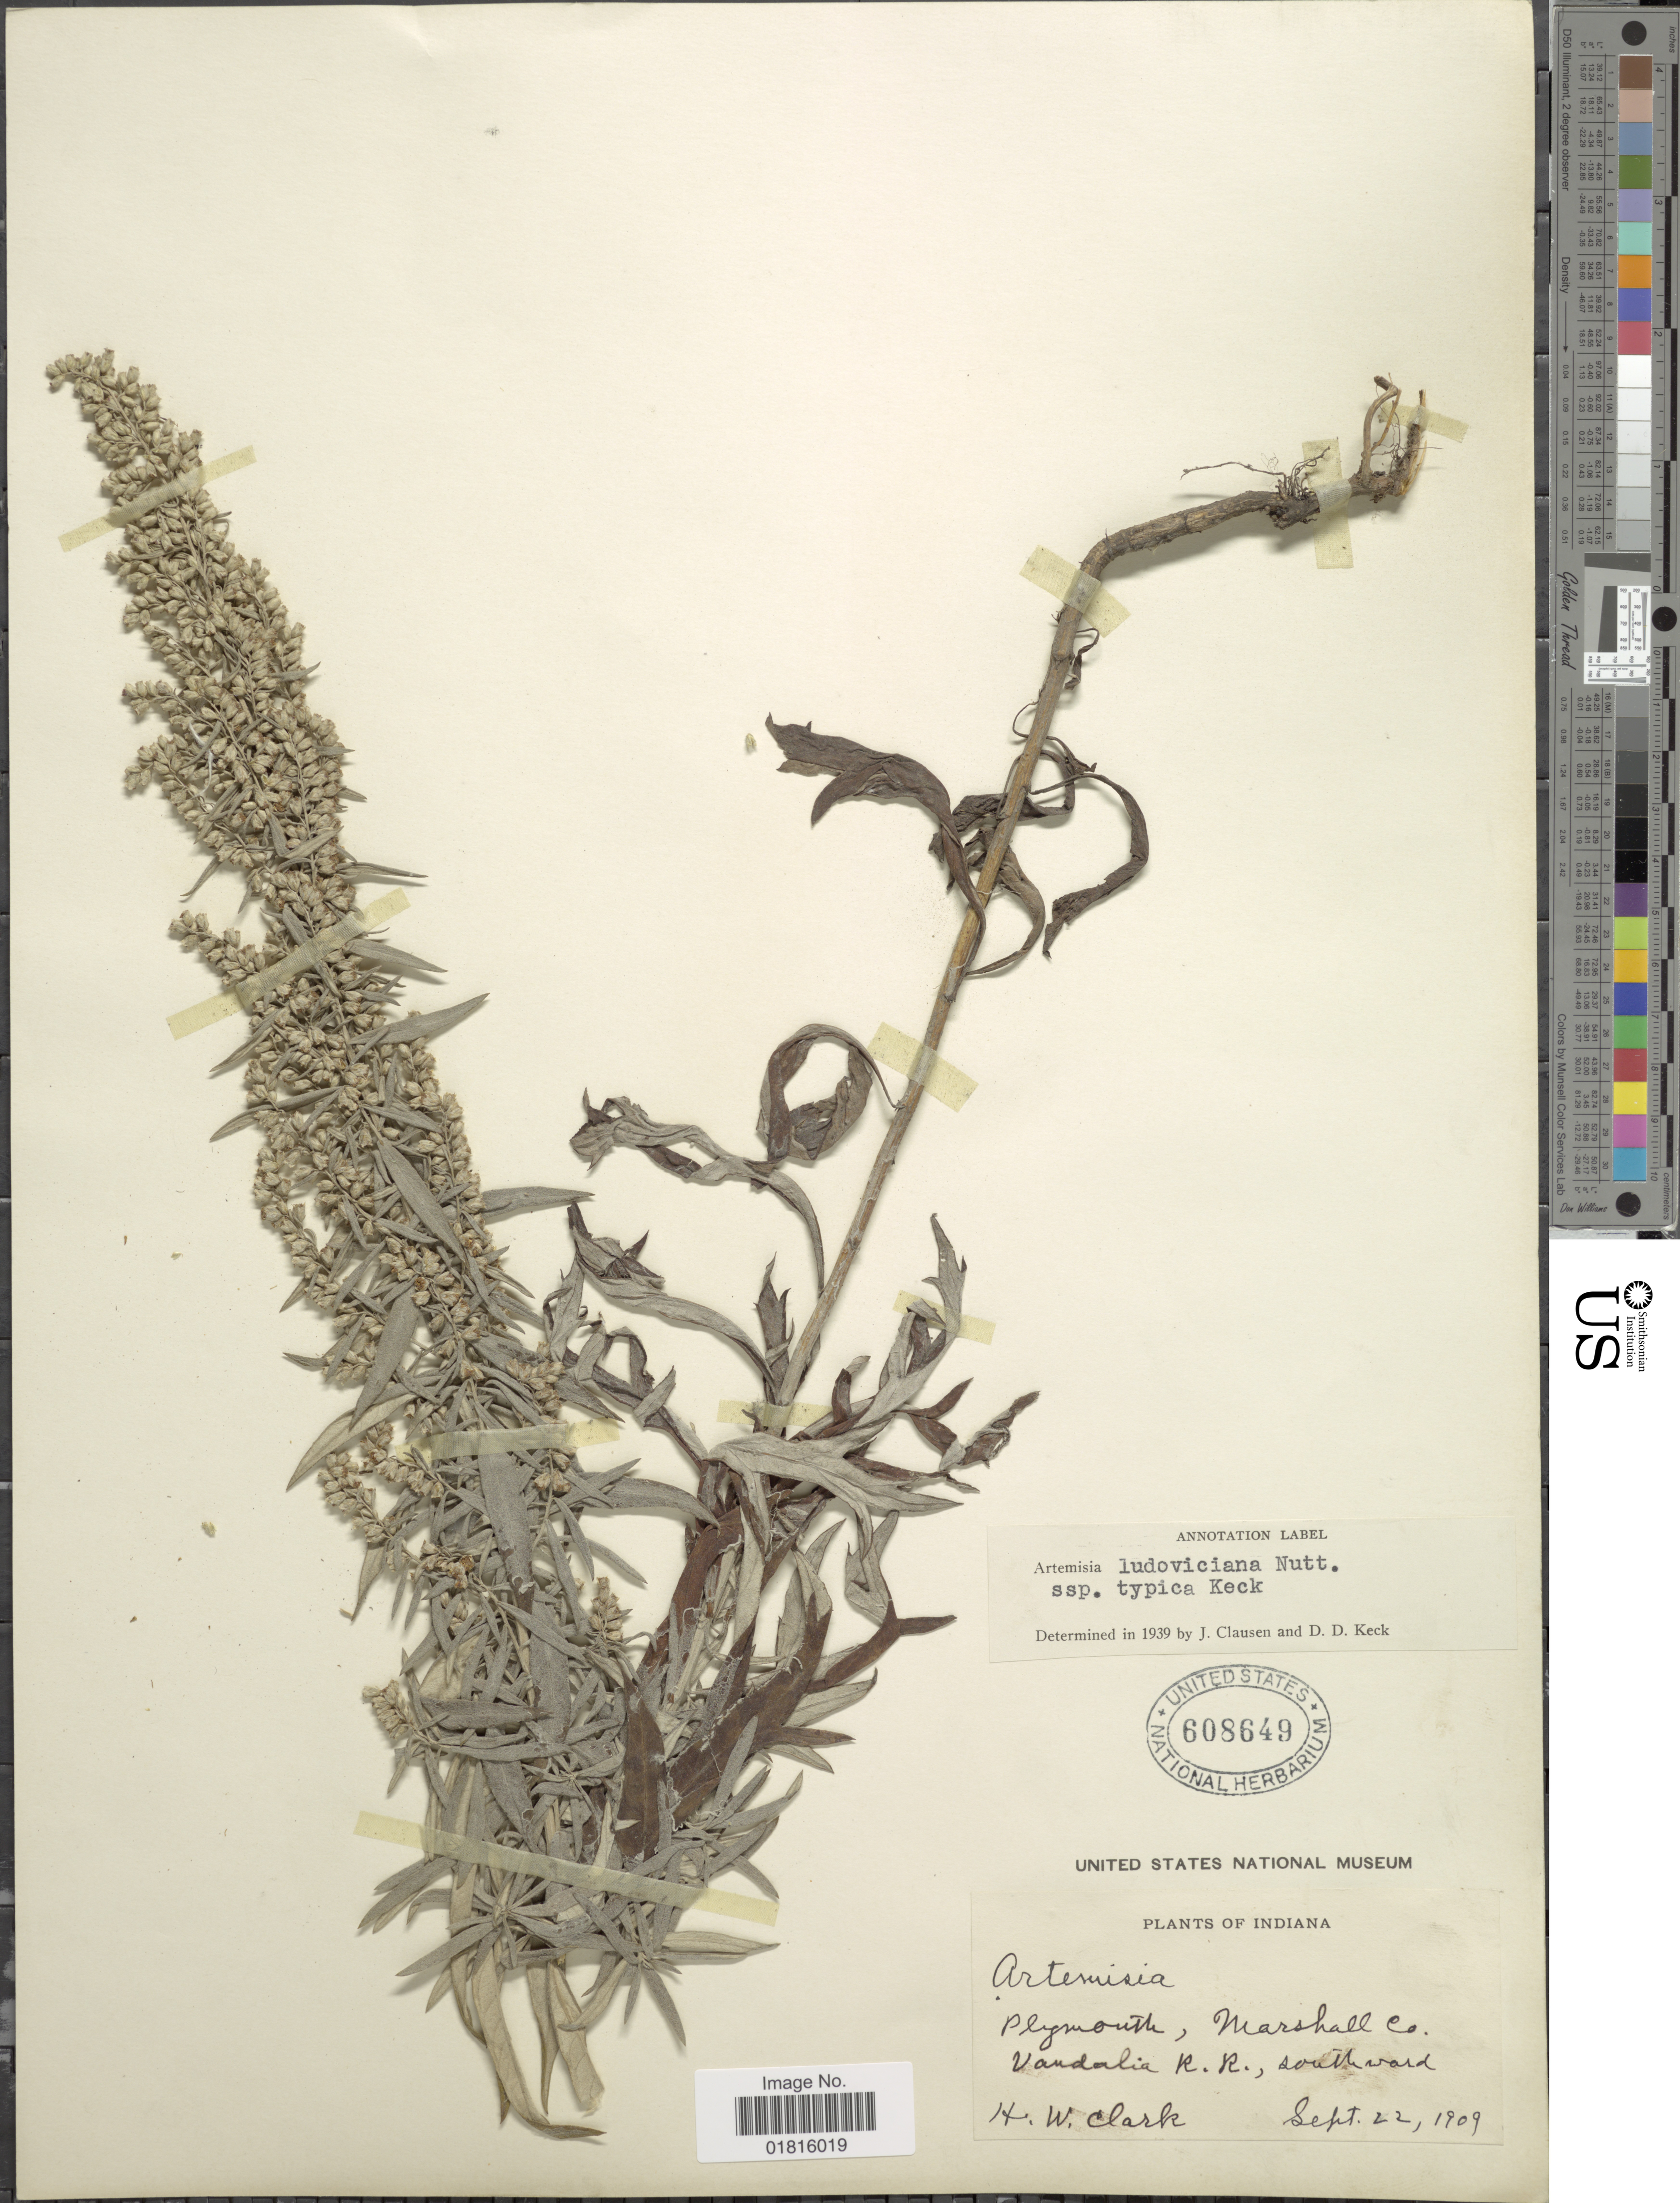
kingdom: Plantae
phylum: Tracheophyta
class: Magnoliopsida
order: Asterales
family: Asteraceae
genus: Artemisia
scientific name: Artemisia ludoviciana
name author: Nutt.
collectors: H. W. Clark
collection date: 1909-09-22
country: United States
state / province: Indiana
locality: Plymouth, Marshall Co., Vandalia R.R., southward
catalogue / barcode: US 608649